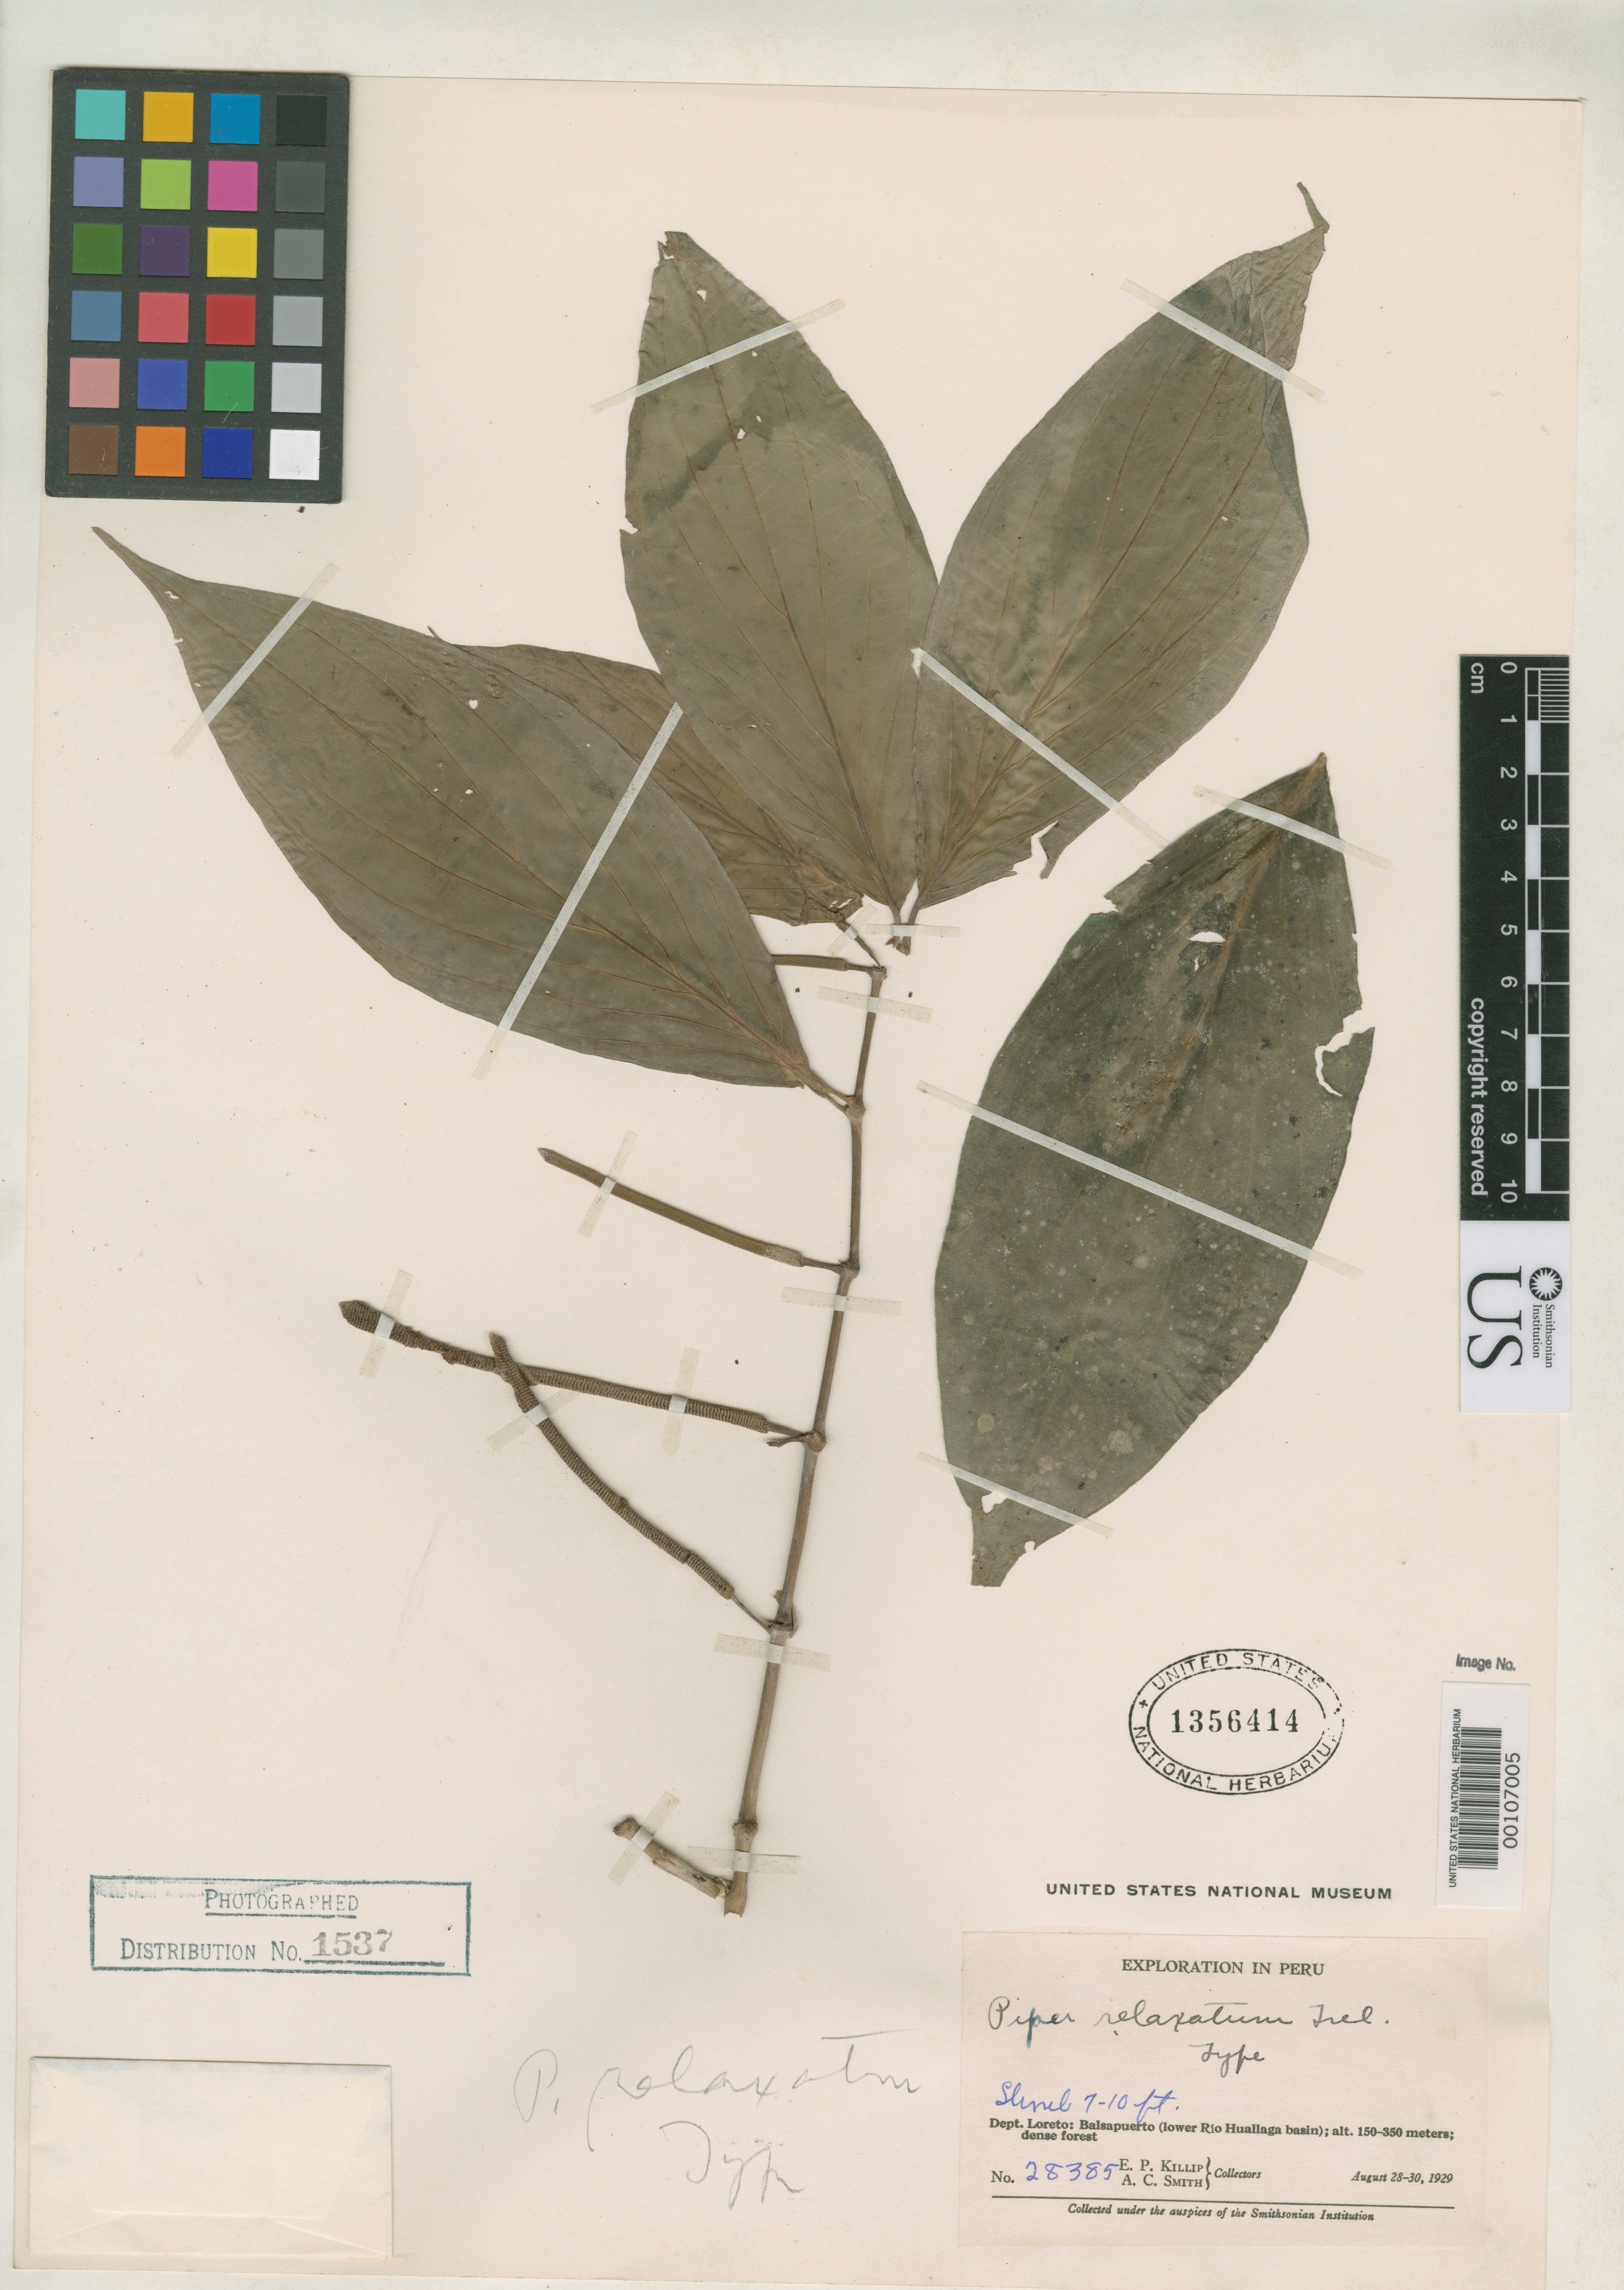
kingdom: Plantae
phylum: Tracheophyta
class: Magnoliopsida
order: Piperales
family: Piperaceae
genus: Piper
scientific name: Piper relaxatum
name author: Trel. in J.F. Macbr.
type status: Holotype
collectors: E. P. Killip & A. C. Smith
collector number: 28385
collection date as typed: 28 Aug 1929 to 30 Aug 1929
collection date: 1929-08-28/1929-08-30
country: Peru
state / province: Loreto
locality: Balsapuerto, lower Rio Huallaga Basin.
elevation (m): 150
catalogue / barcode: US 1356414